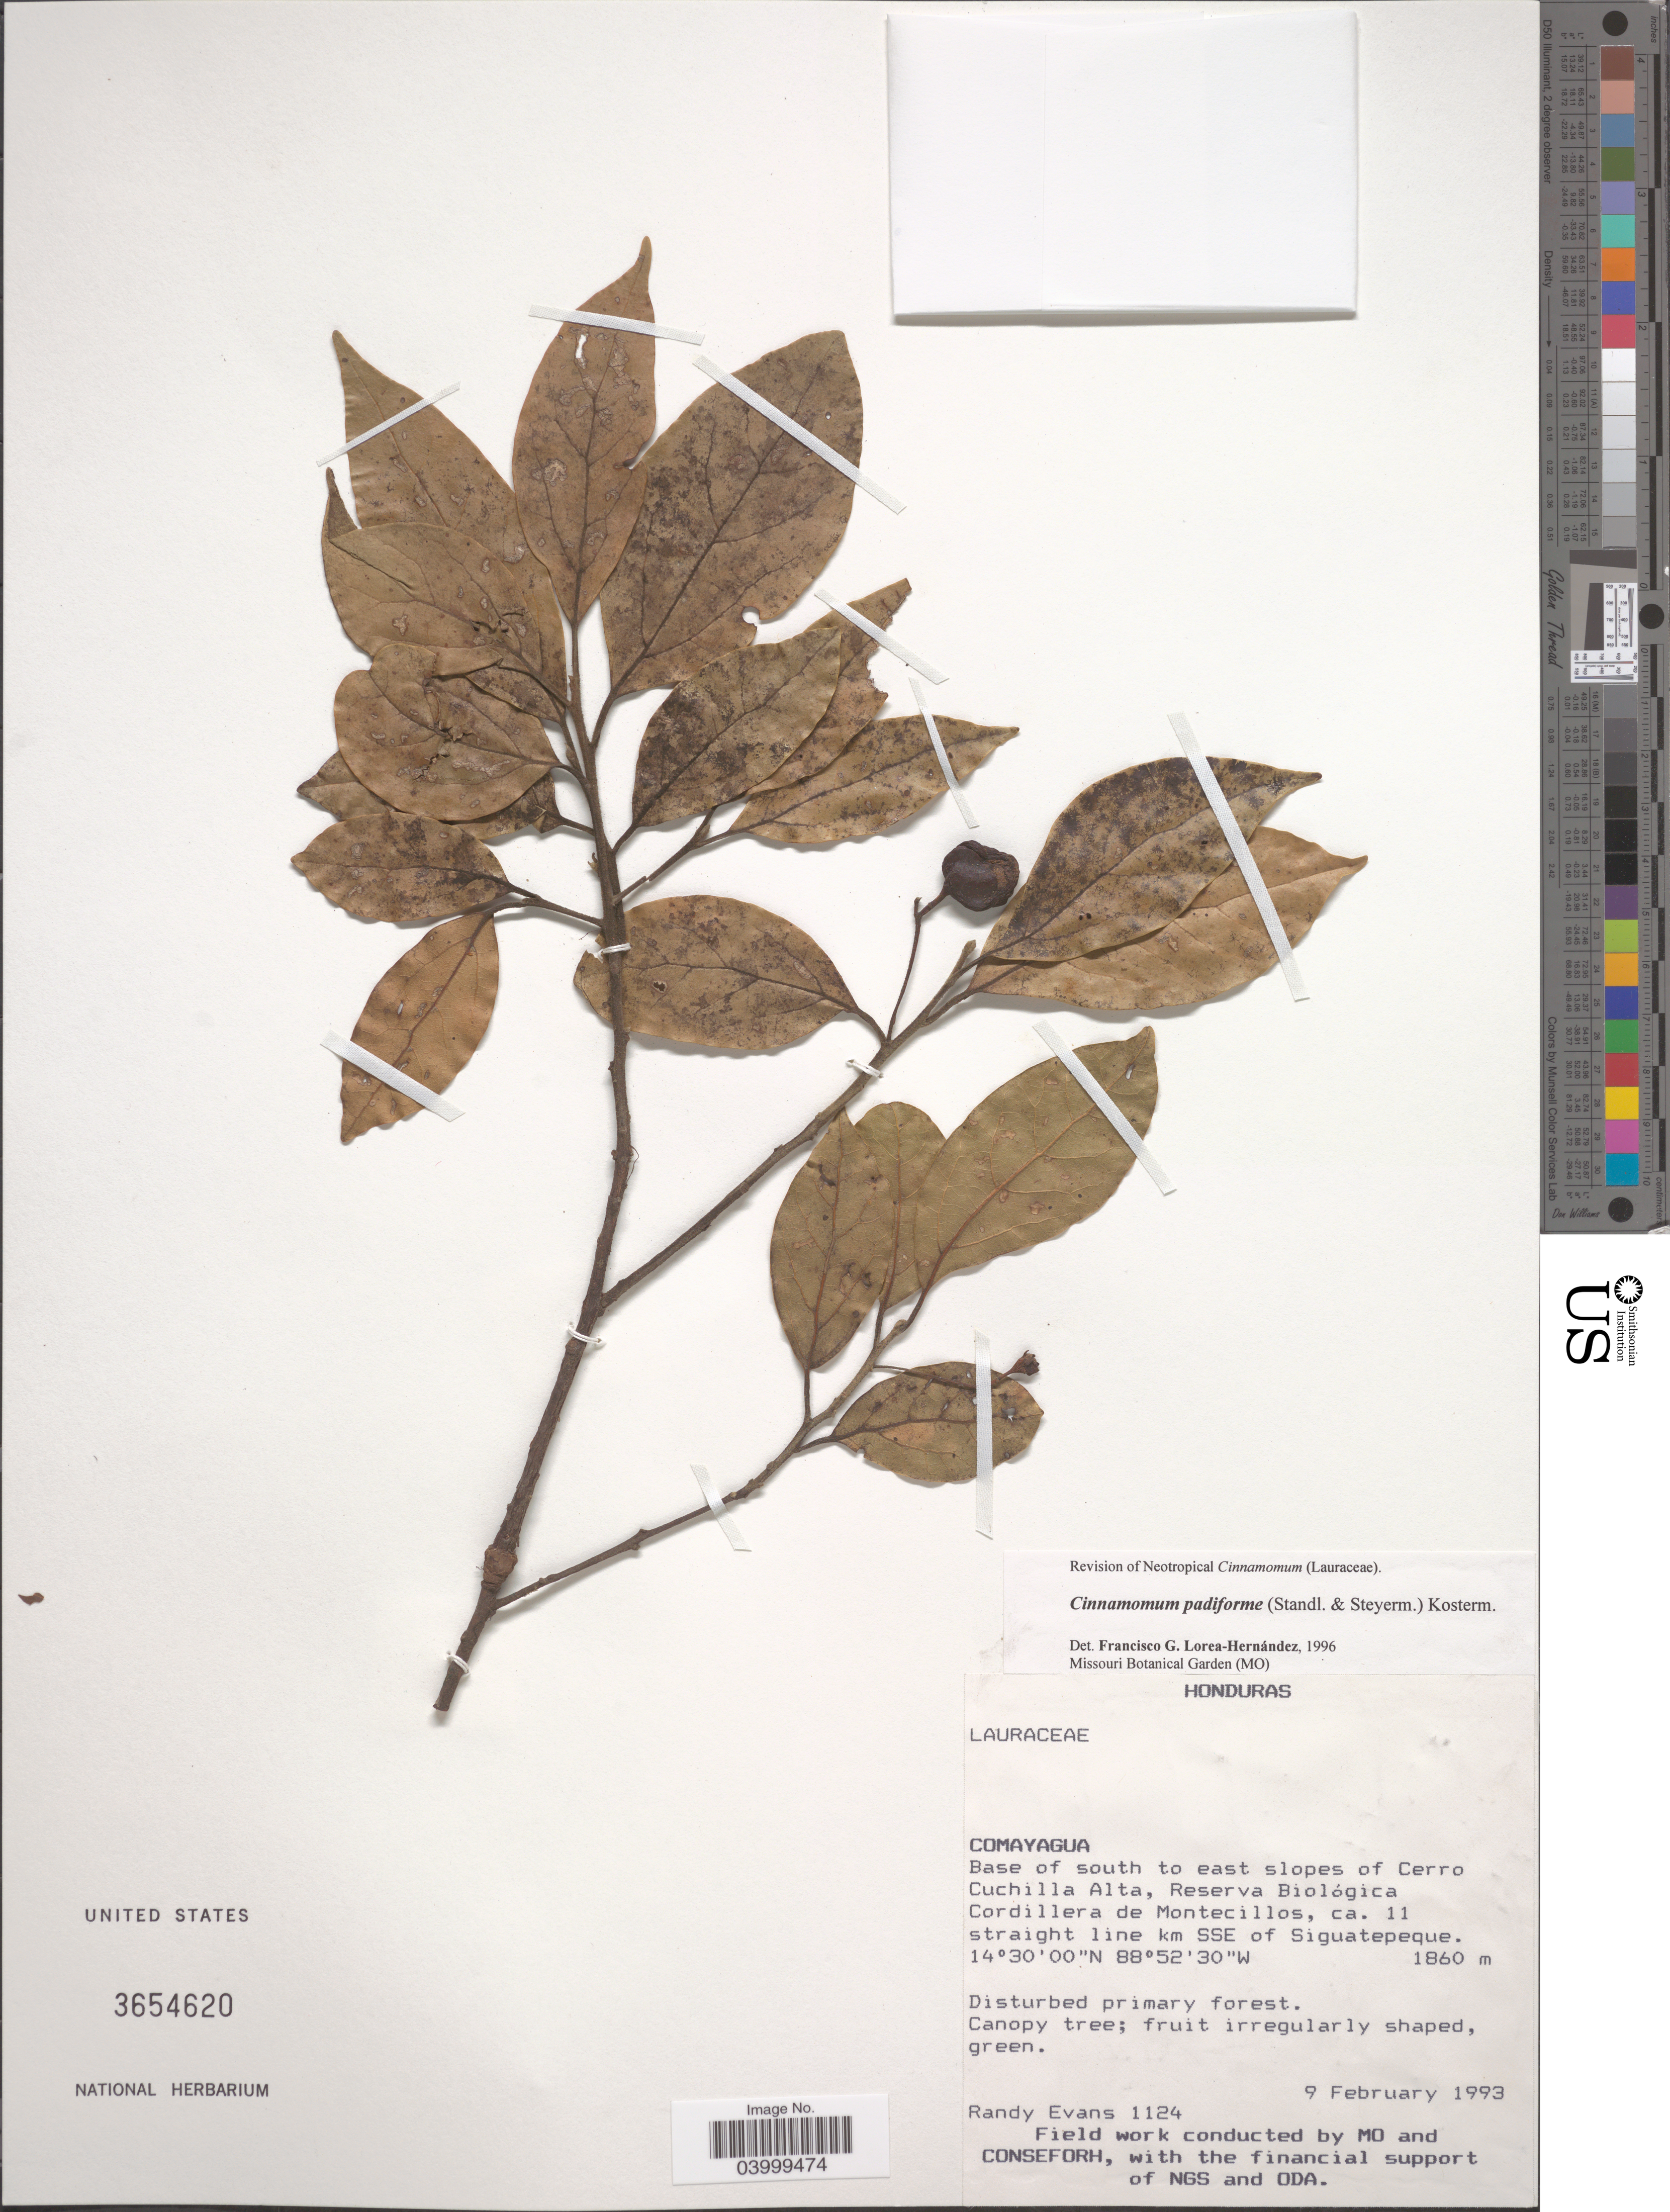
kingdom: Plantae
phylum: Tracheophyta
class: Magnoliopsida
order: Laurales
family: Lauraceae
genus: Cinnamomum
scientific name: Cinnamomum padiforme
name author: Standl. & Steyerm.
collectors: R. Evans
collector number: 1124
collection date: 1993-02-09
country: Honduras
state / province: Comayagua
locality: Base of south to east slopes of Cerro Cuchilla Alta, Reserva Biológica Cordillera de Montecillos, ca. 11 straight line km SSE of Siguatepeque.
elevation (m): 1860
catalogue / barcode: US 3654620